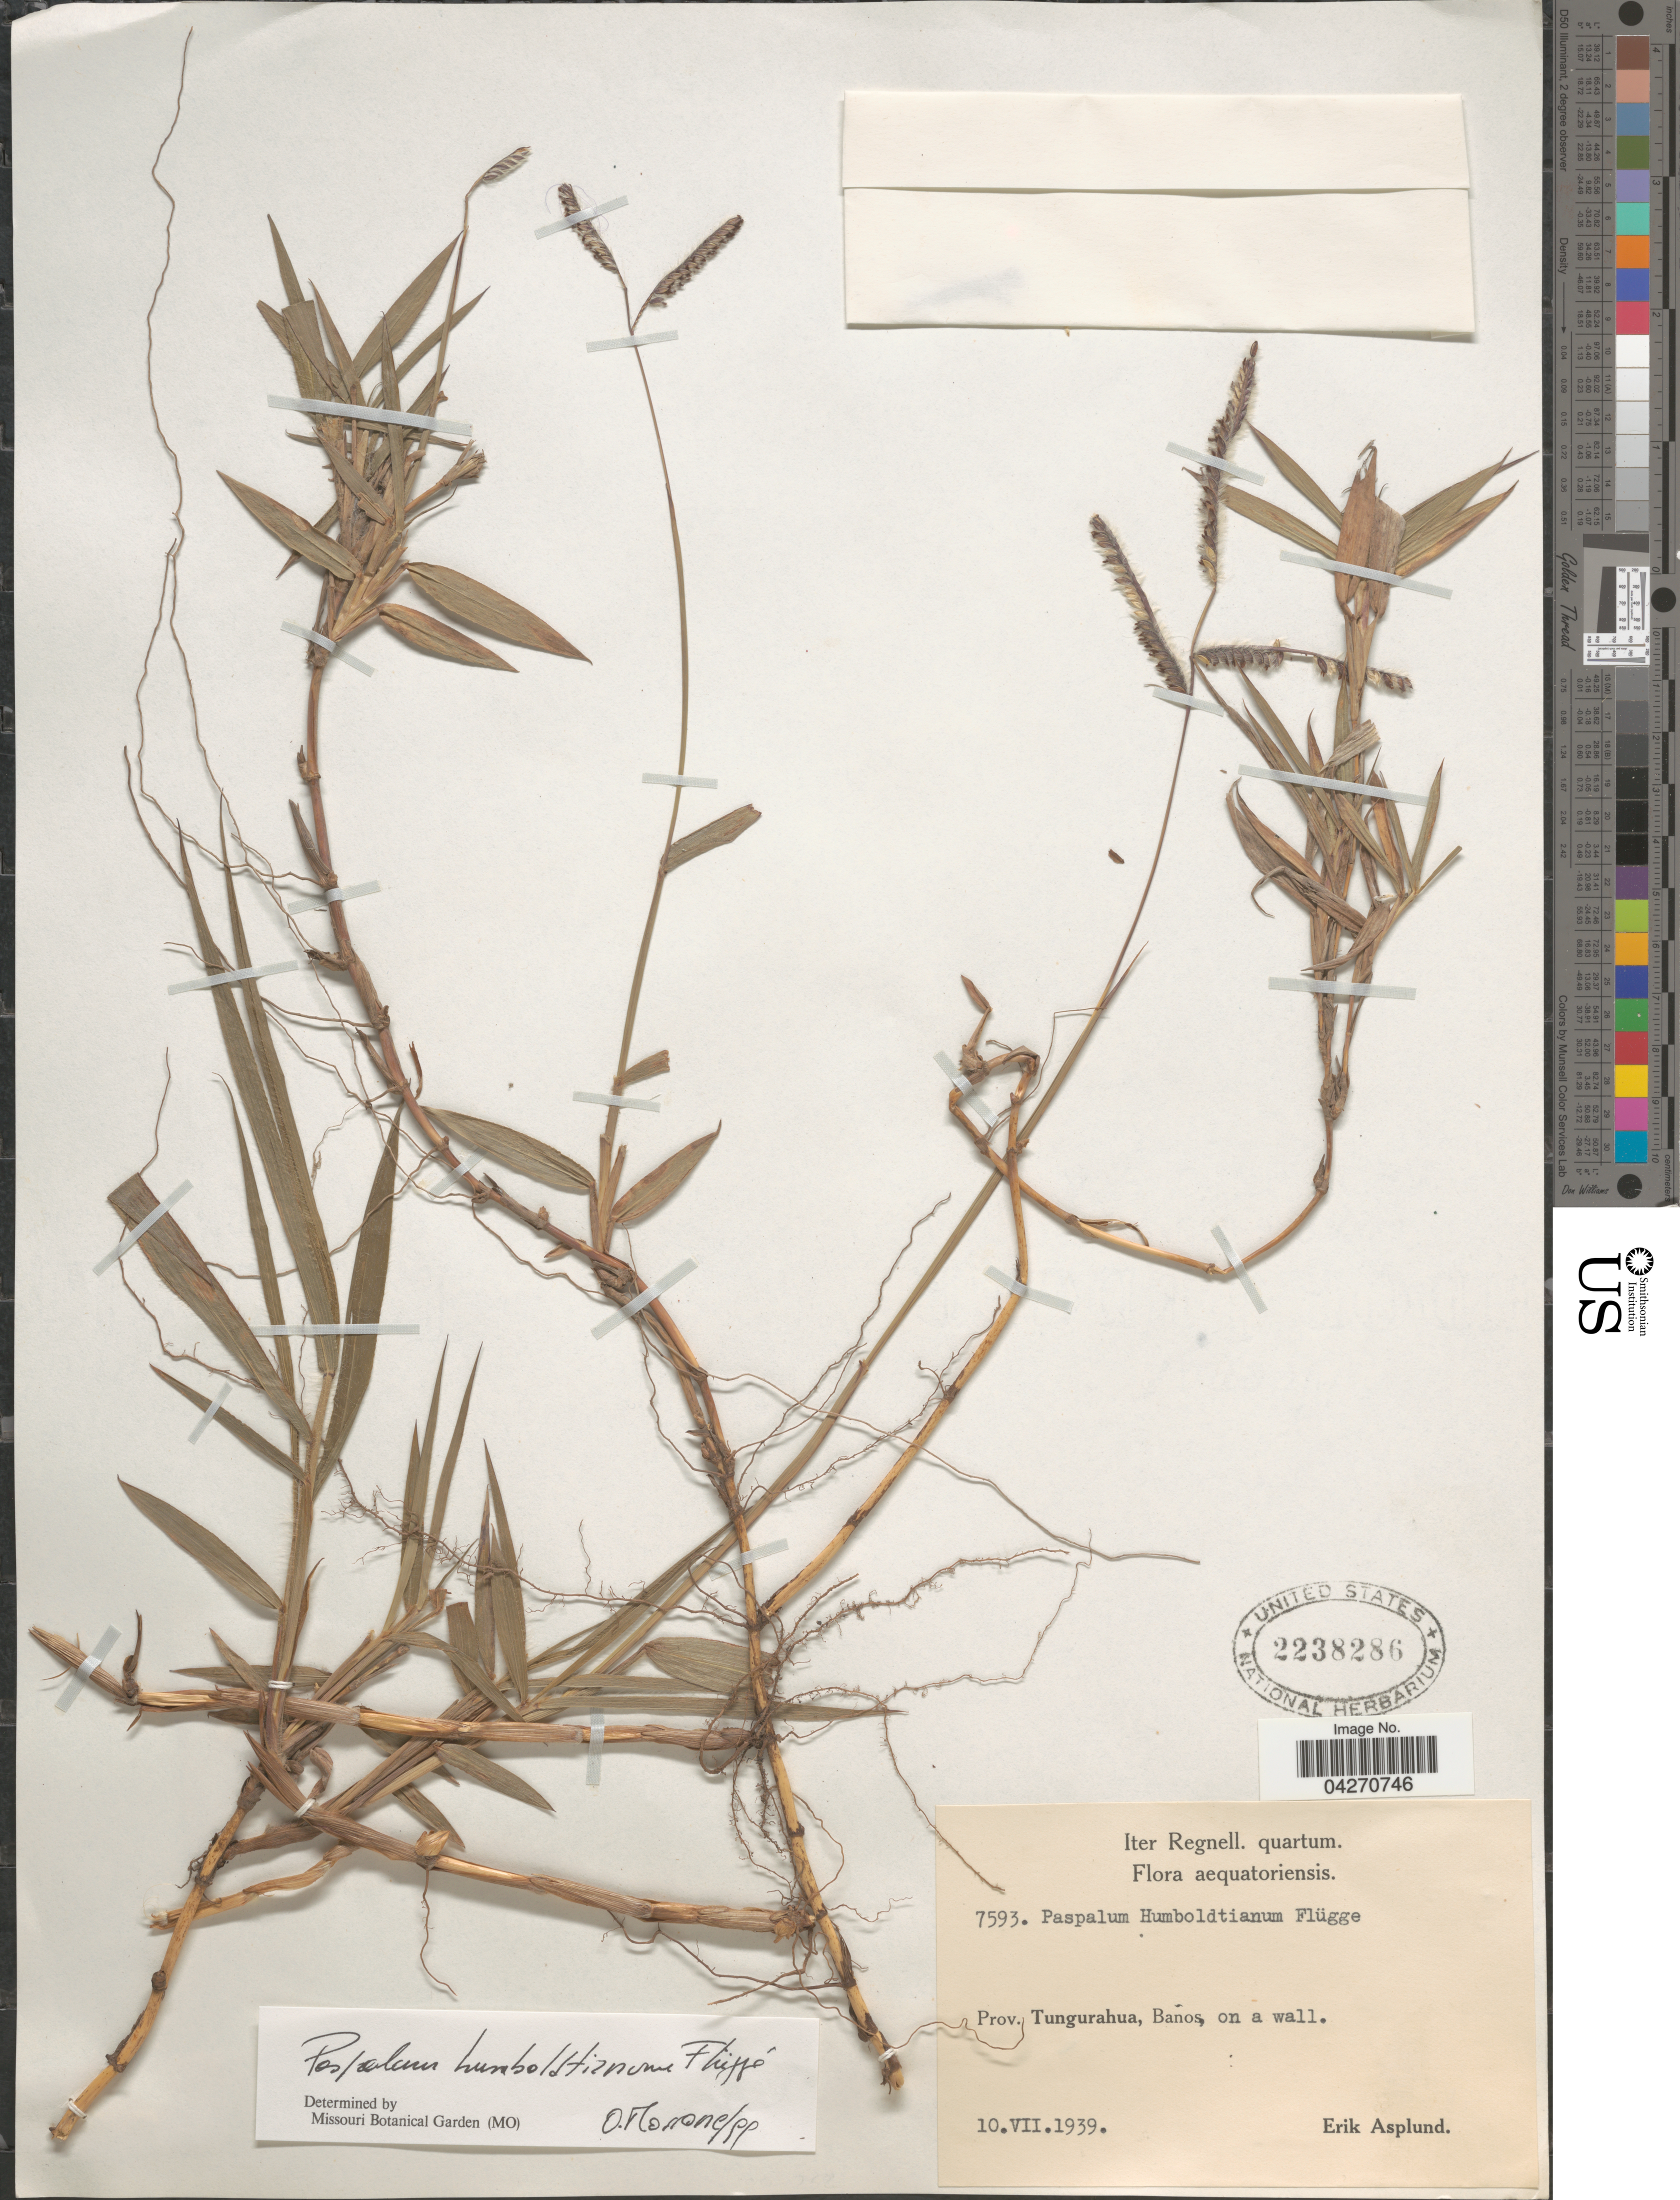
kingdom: Plantae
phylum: Tracheophyta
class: Liliopsida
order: Poales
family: Poaceae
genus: Paspalum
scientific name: Paspalum humboldtianum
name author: Flüggé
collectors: E. Asplund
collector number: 7593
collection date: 1939-07-10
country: Ecuador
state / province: Tungurahua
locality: Iter Regnell. quartum, Aequatoriensis. Baños, on a wall.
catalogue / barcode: US 2238286